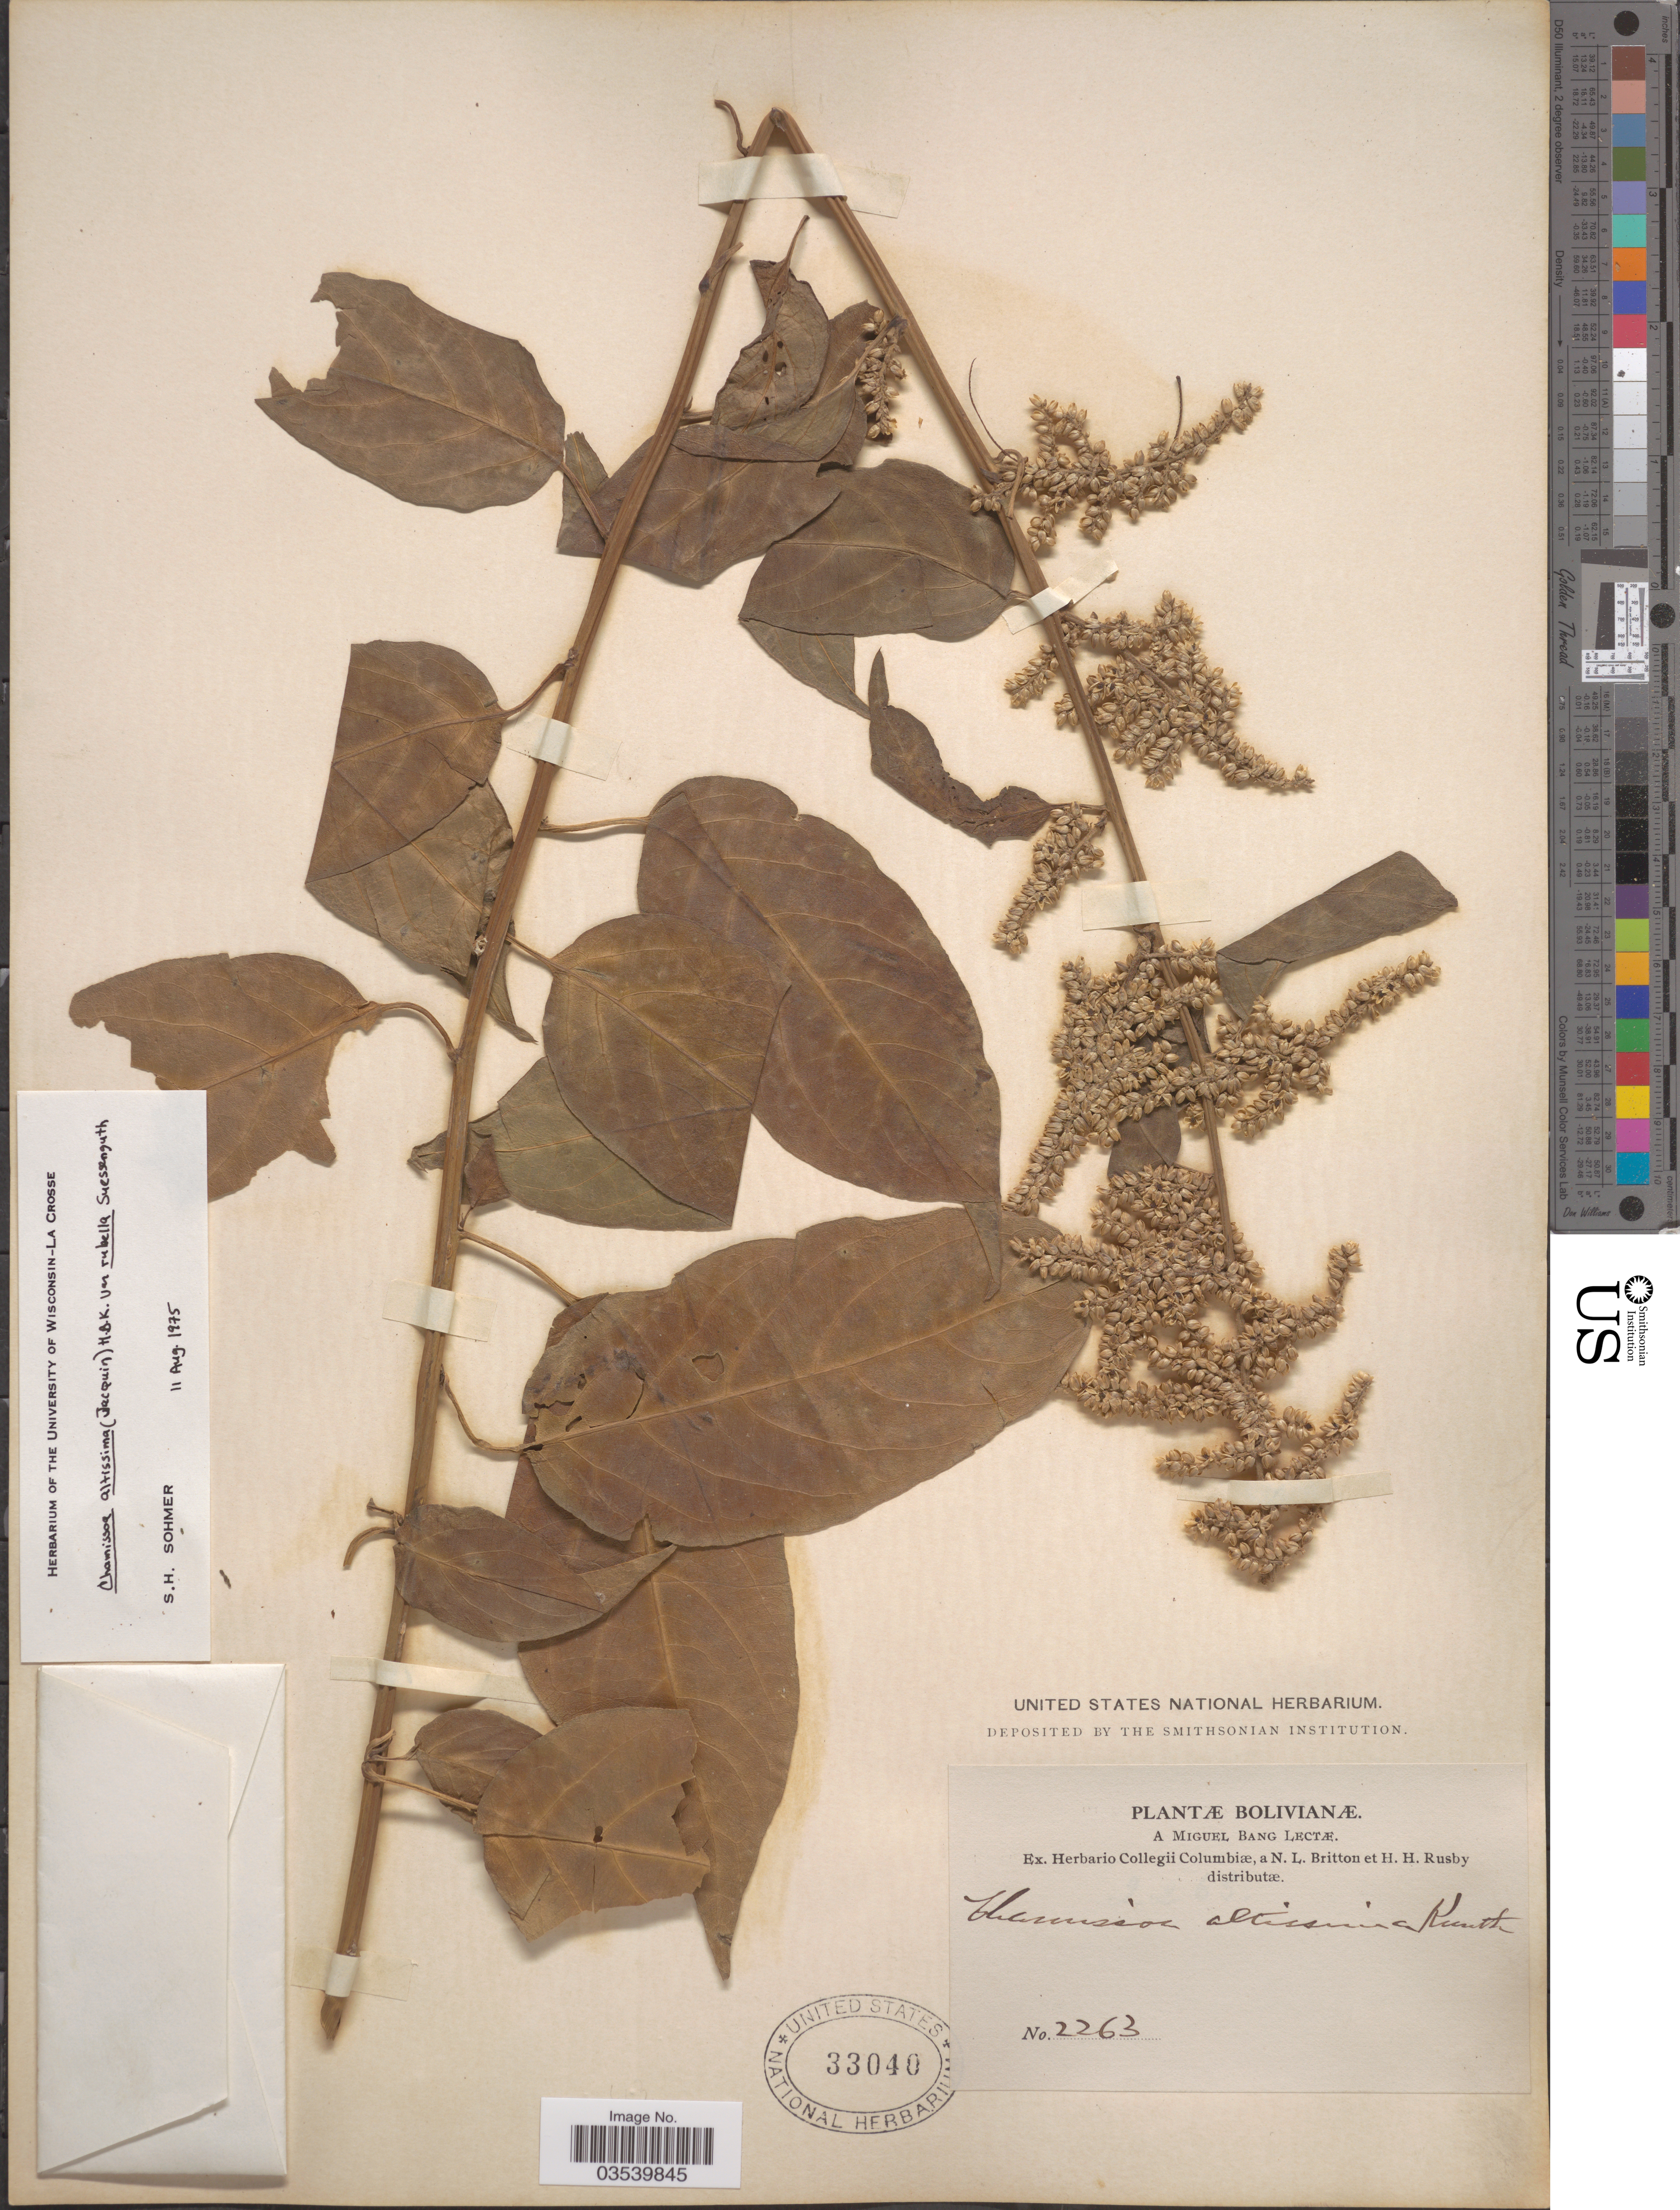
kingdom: Plantae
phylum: Tracheophyta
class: Magnoliopsida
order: Caryophyllales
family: Amaranthaceae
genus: Chamissoa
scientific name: Chamissoa altissima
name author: (Jacq.) Kunth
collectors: M. Bang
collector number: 2263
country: Bolivia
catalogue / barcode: US 33040